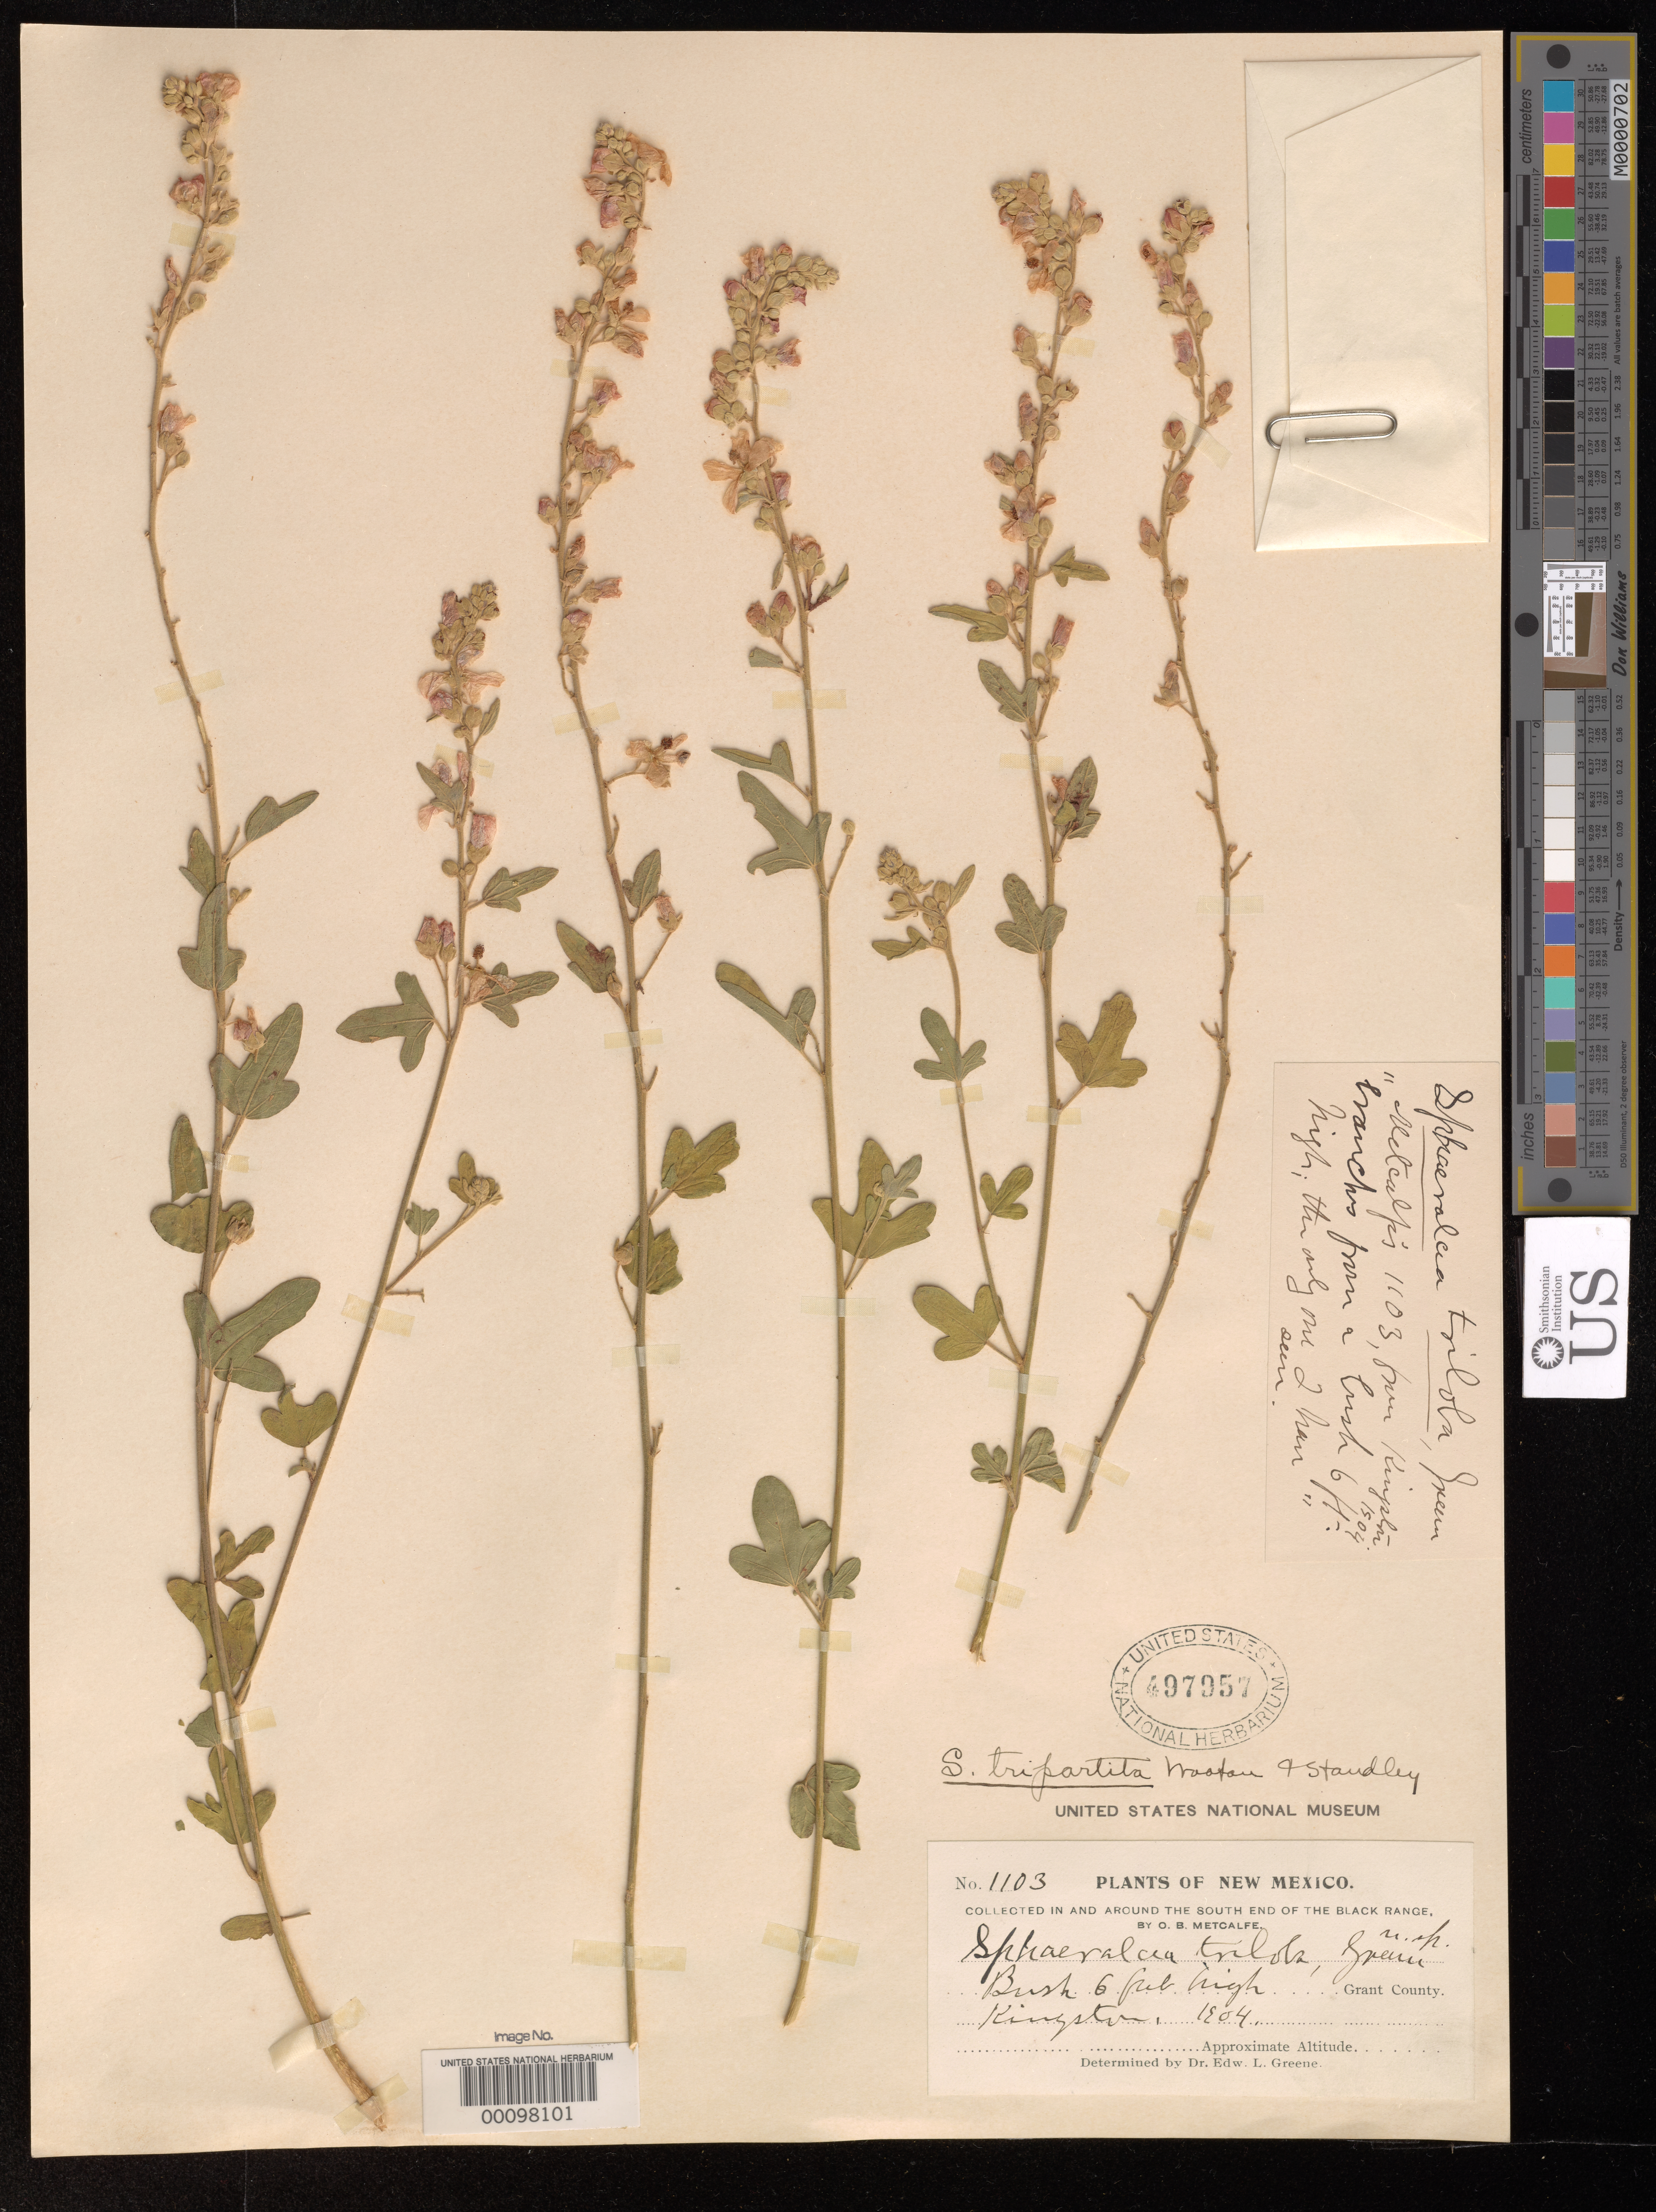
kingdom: Plantae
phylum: Tracheophyta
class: Magnoliopsida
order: Malvales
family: Malvaceae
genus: Sphaeralcea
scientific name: Sphaeralcea tripartita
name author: Wooton & Standl.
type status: Type Collection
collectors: O. B. Metcalfe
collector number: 1103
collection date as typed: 10 Jul 1904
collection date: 1904-07-10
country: United States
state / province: New Mexico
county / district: Grant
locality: Kingston, around S end of Black Range.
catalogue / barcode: US 497957